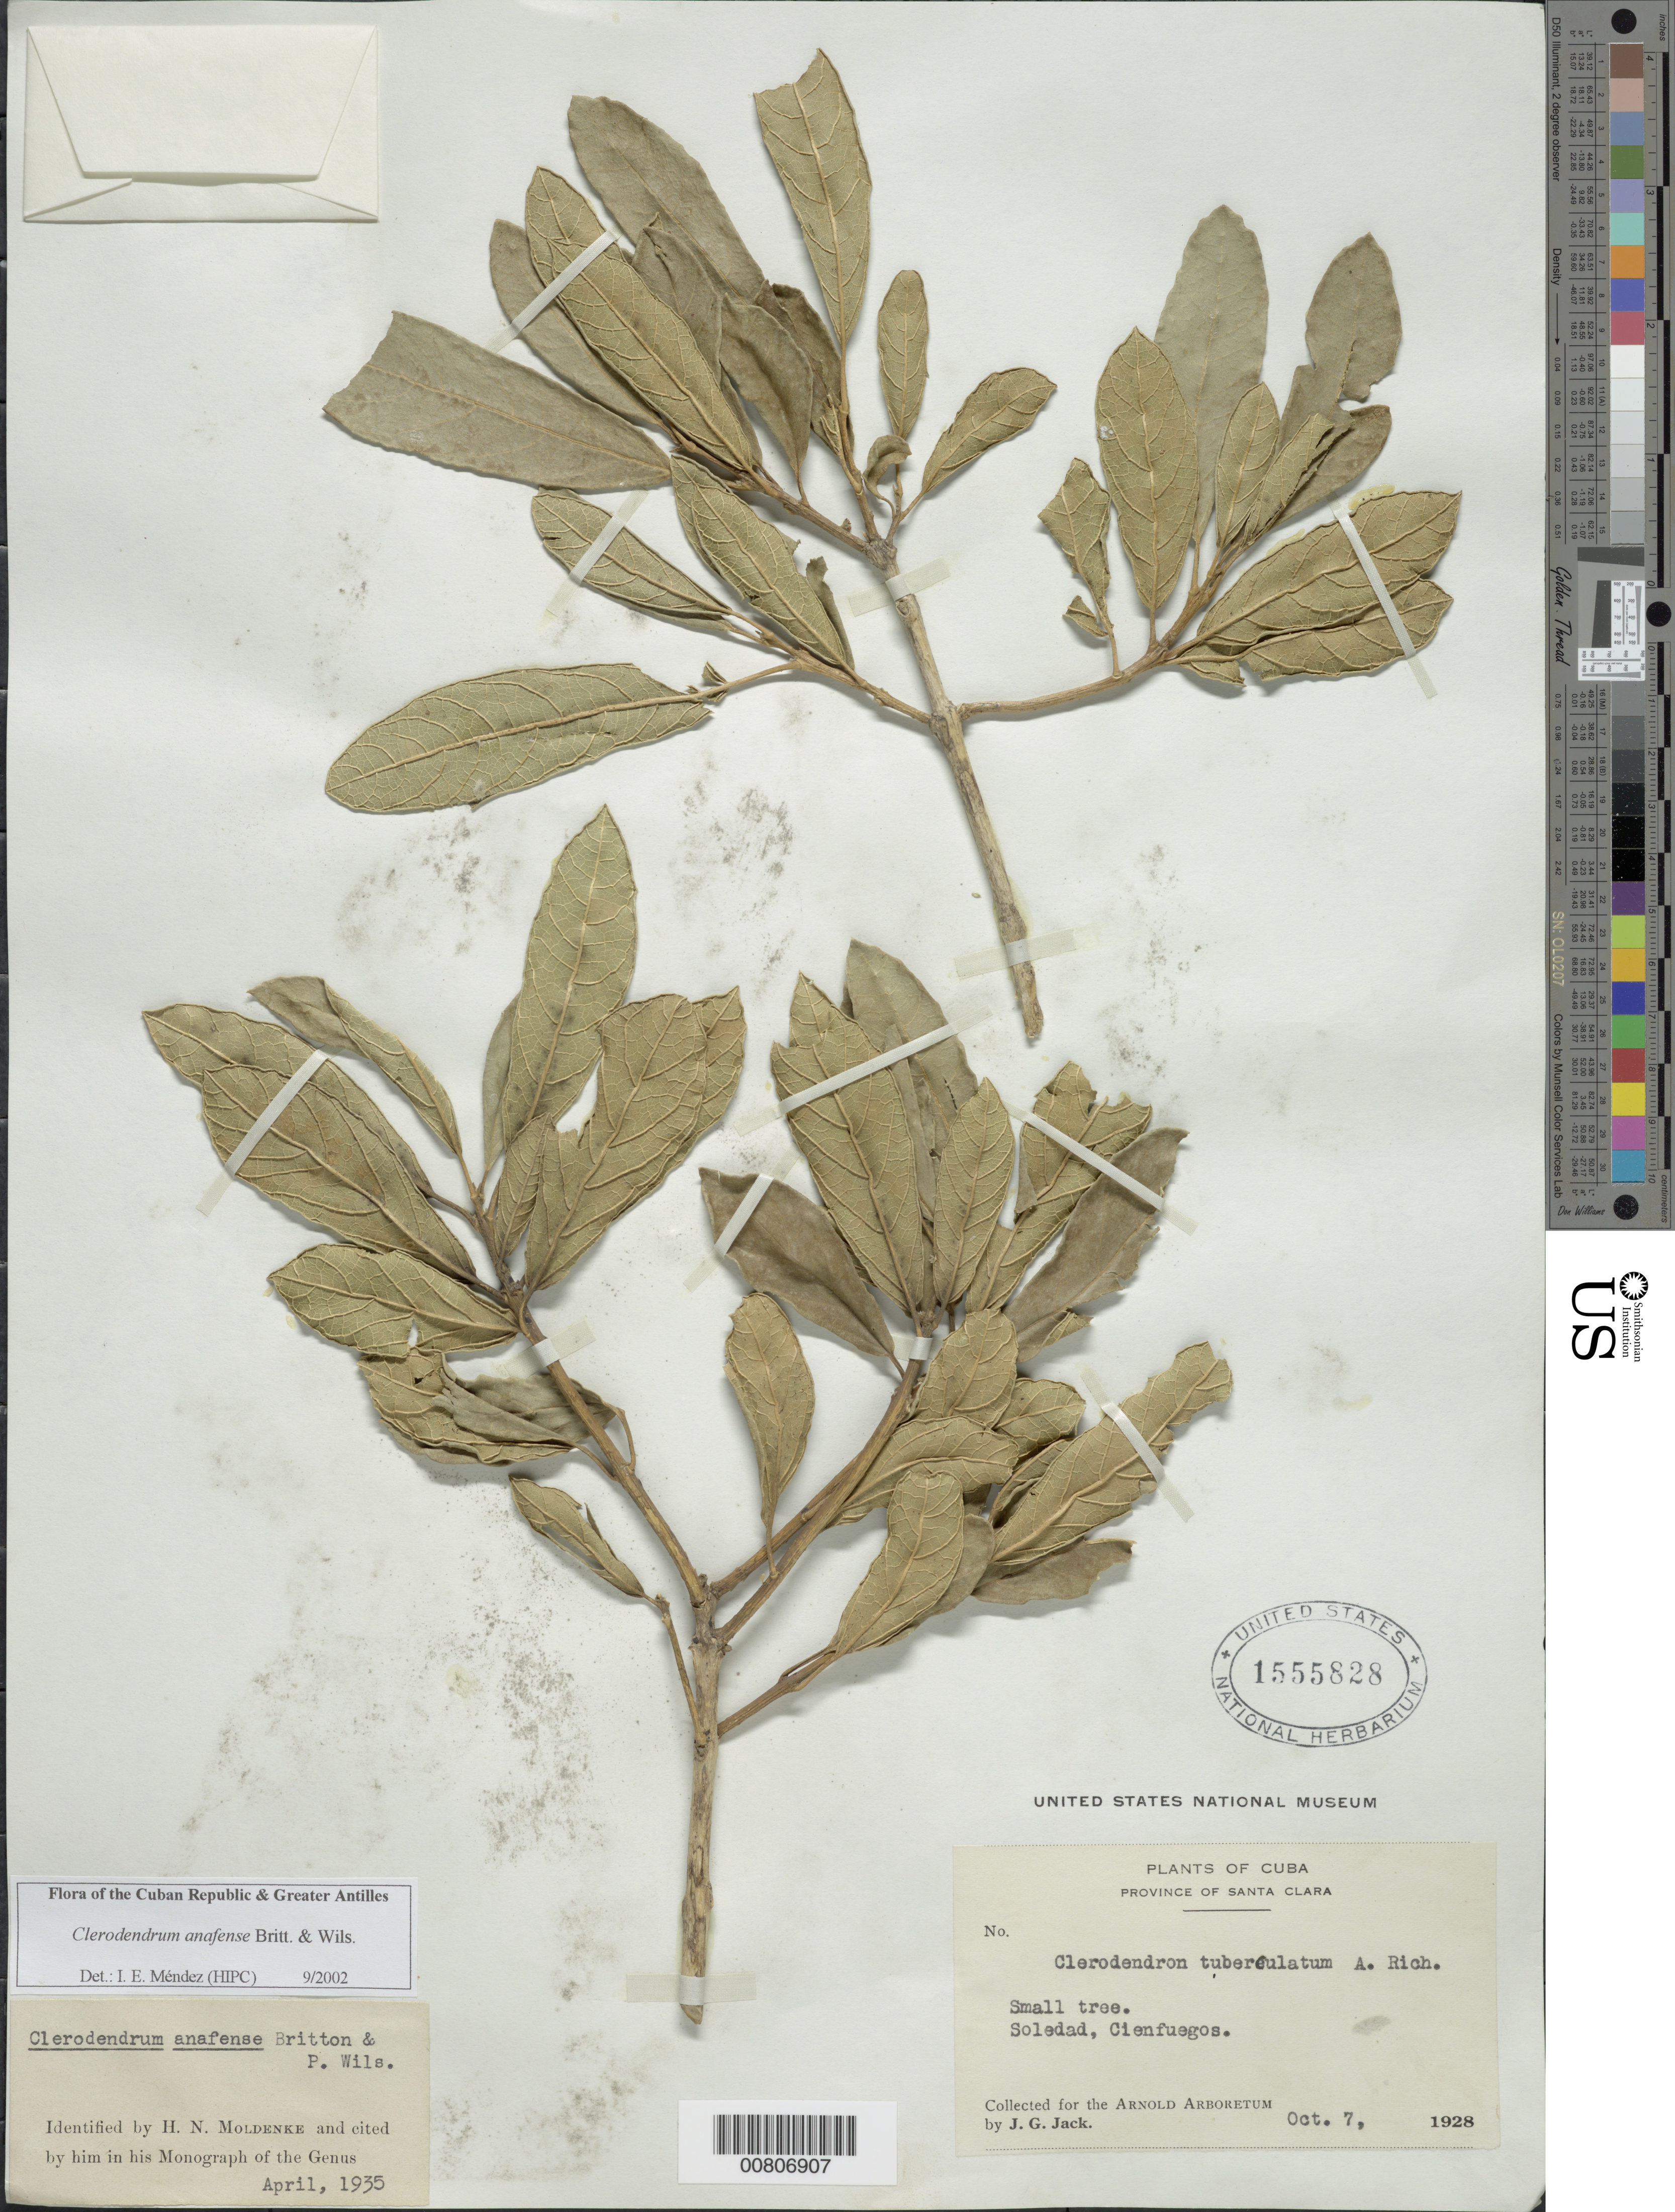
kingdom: Plantae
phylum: Tracheophyta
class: Magnoliopsida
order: Lamiales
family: Lamiaceae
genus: Clerodendrum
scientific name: Clerodendrum anafense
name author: Britton & P. Wilson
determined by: Méndez, Isidro E., (HIPC)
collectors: J. G. Jack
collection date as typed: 07 Oct 1928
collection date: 1928-10-07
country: Cuba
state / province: Cienfuegos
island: Cuba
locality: Santa Clara Prov , Soledad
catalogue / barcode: US 1555828